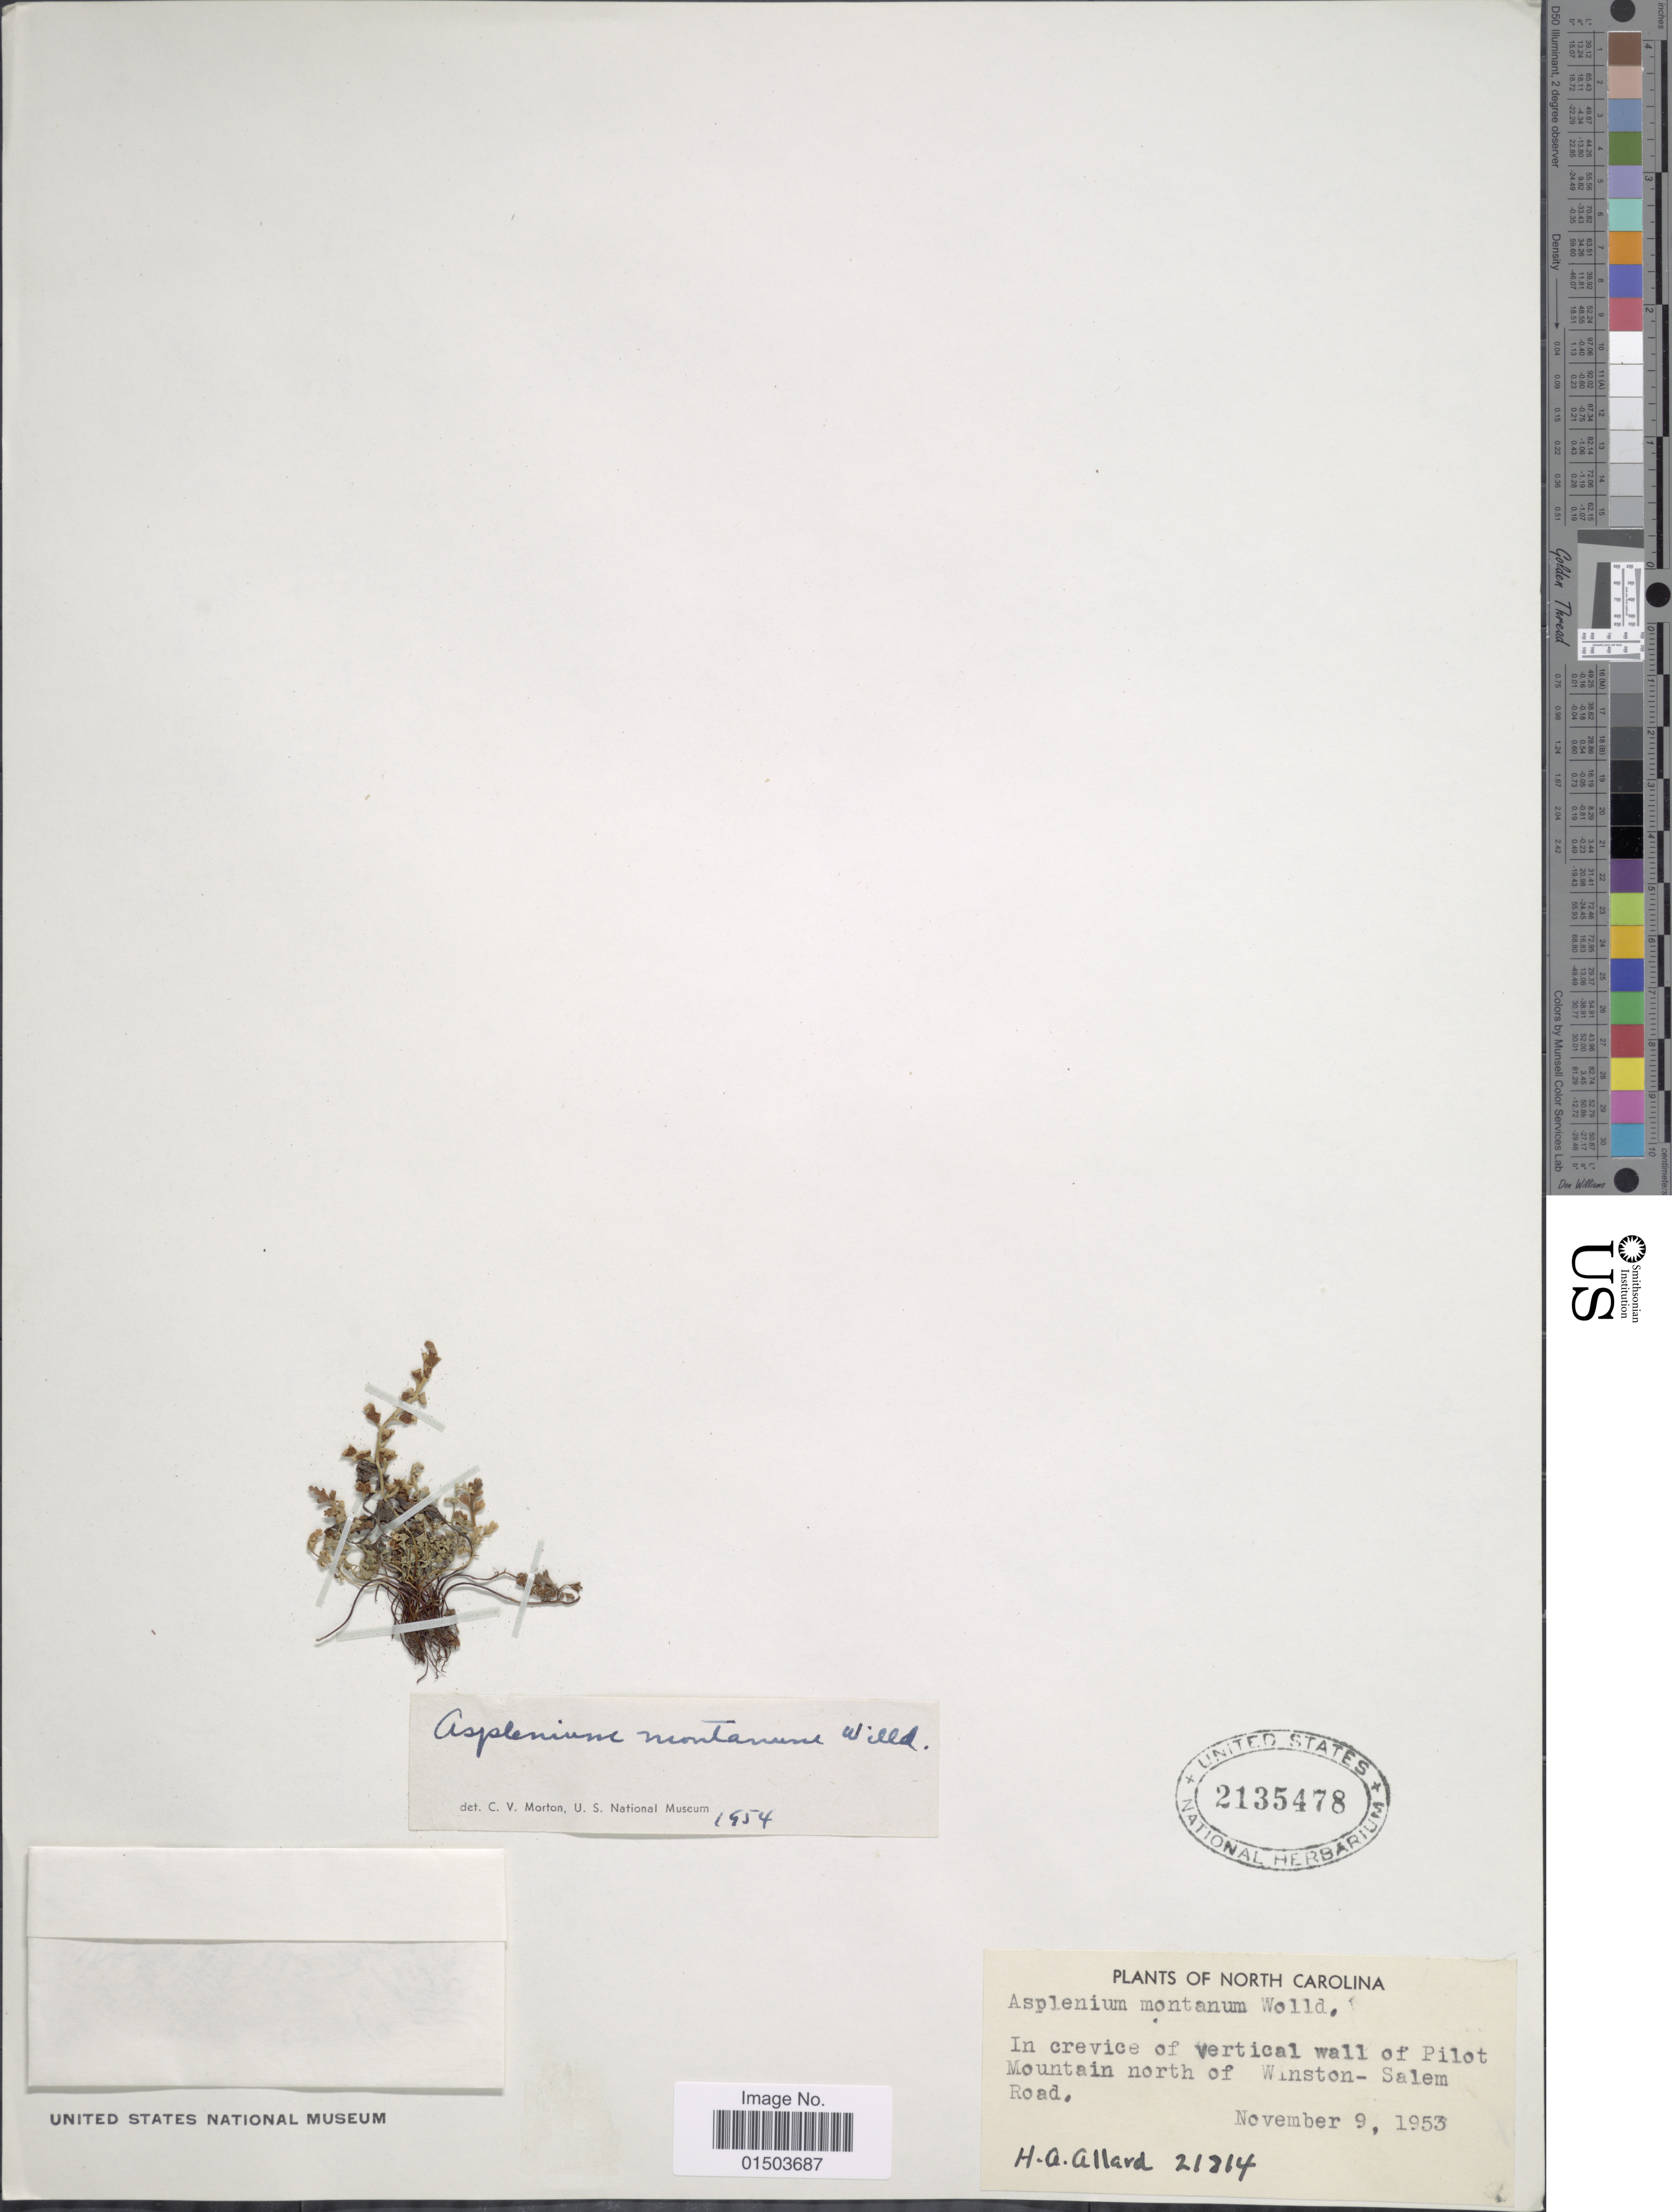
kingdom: Plantae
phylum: Tracheophyta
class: Polypodiopsida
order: Polypodiales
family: Aspleniaceae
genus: Asplenium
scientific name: Asplenium montanum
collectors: H. A. Allard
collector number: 21864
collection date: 1953-11-09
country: United States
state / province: North Carolina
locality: In crevice of vertical wall of Pilot Mountain north of Winston- Salem Road.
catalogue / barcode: US 2135478